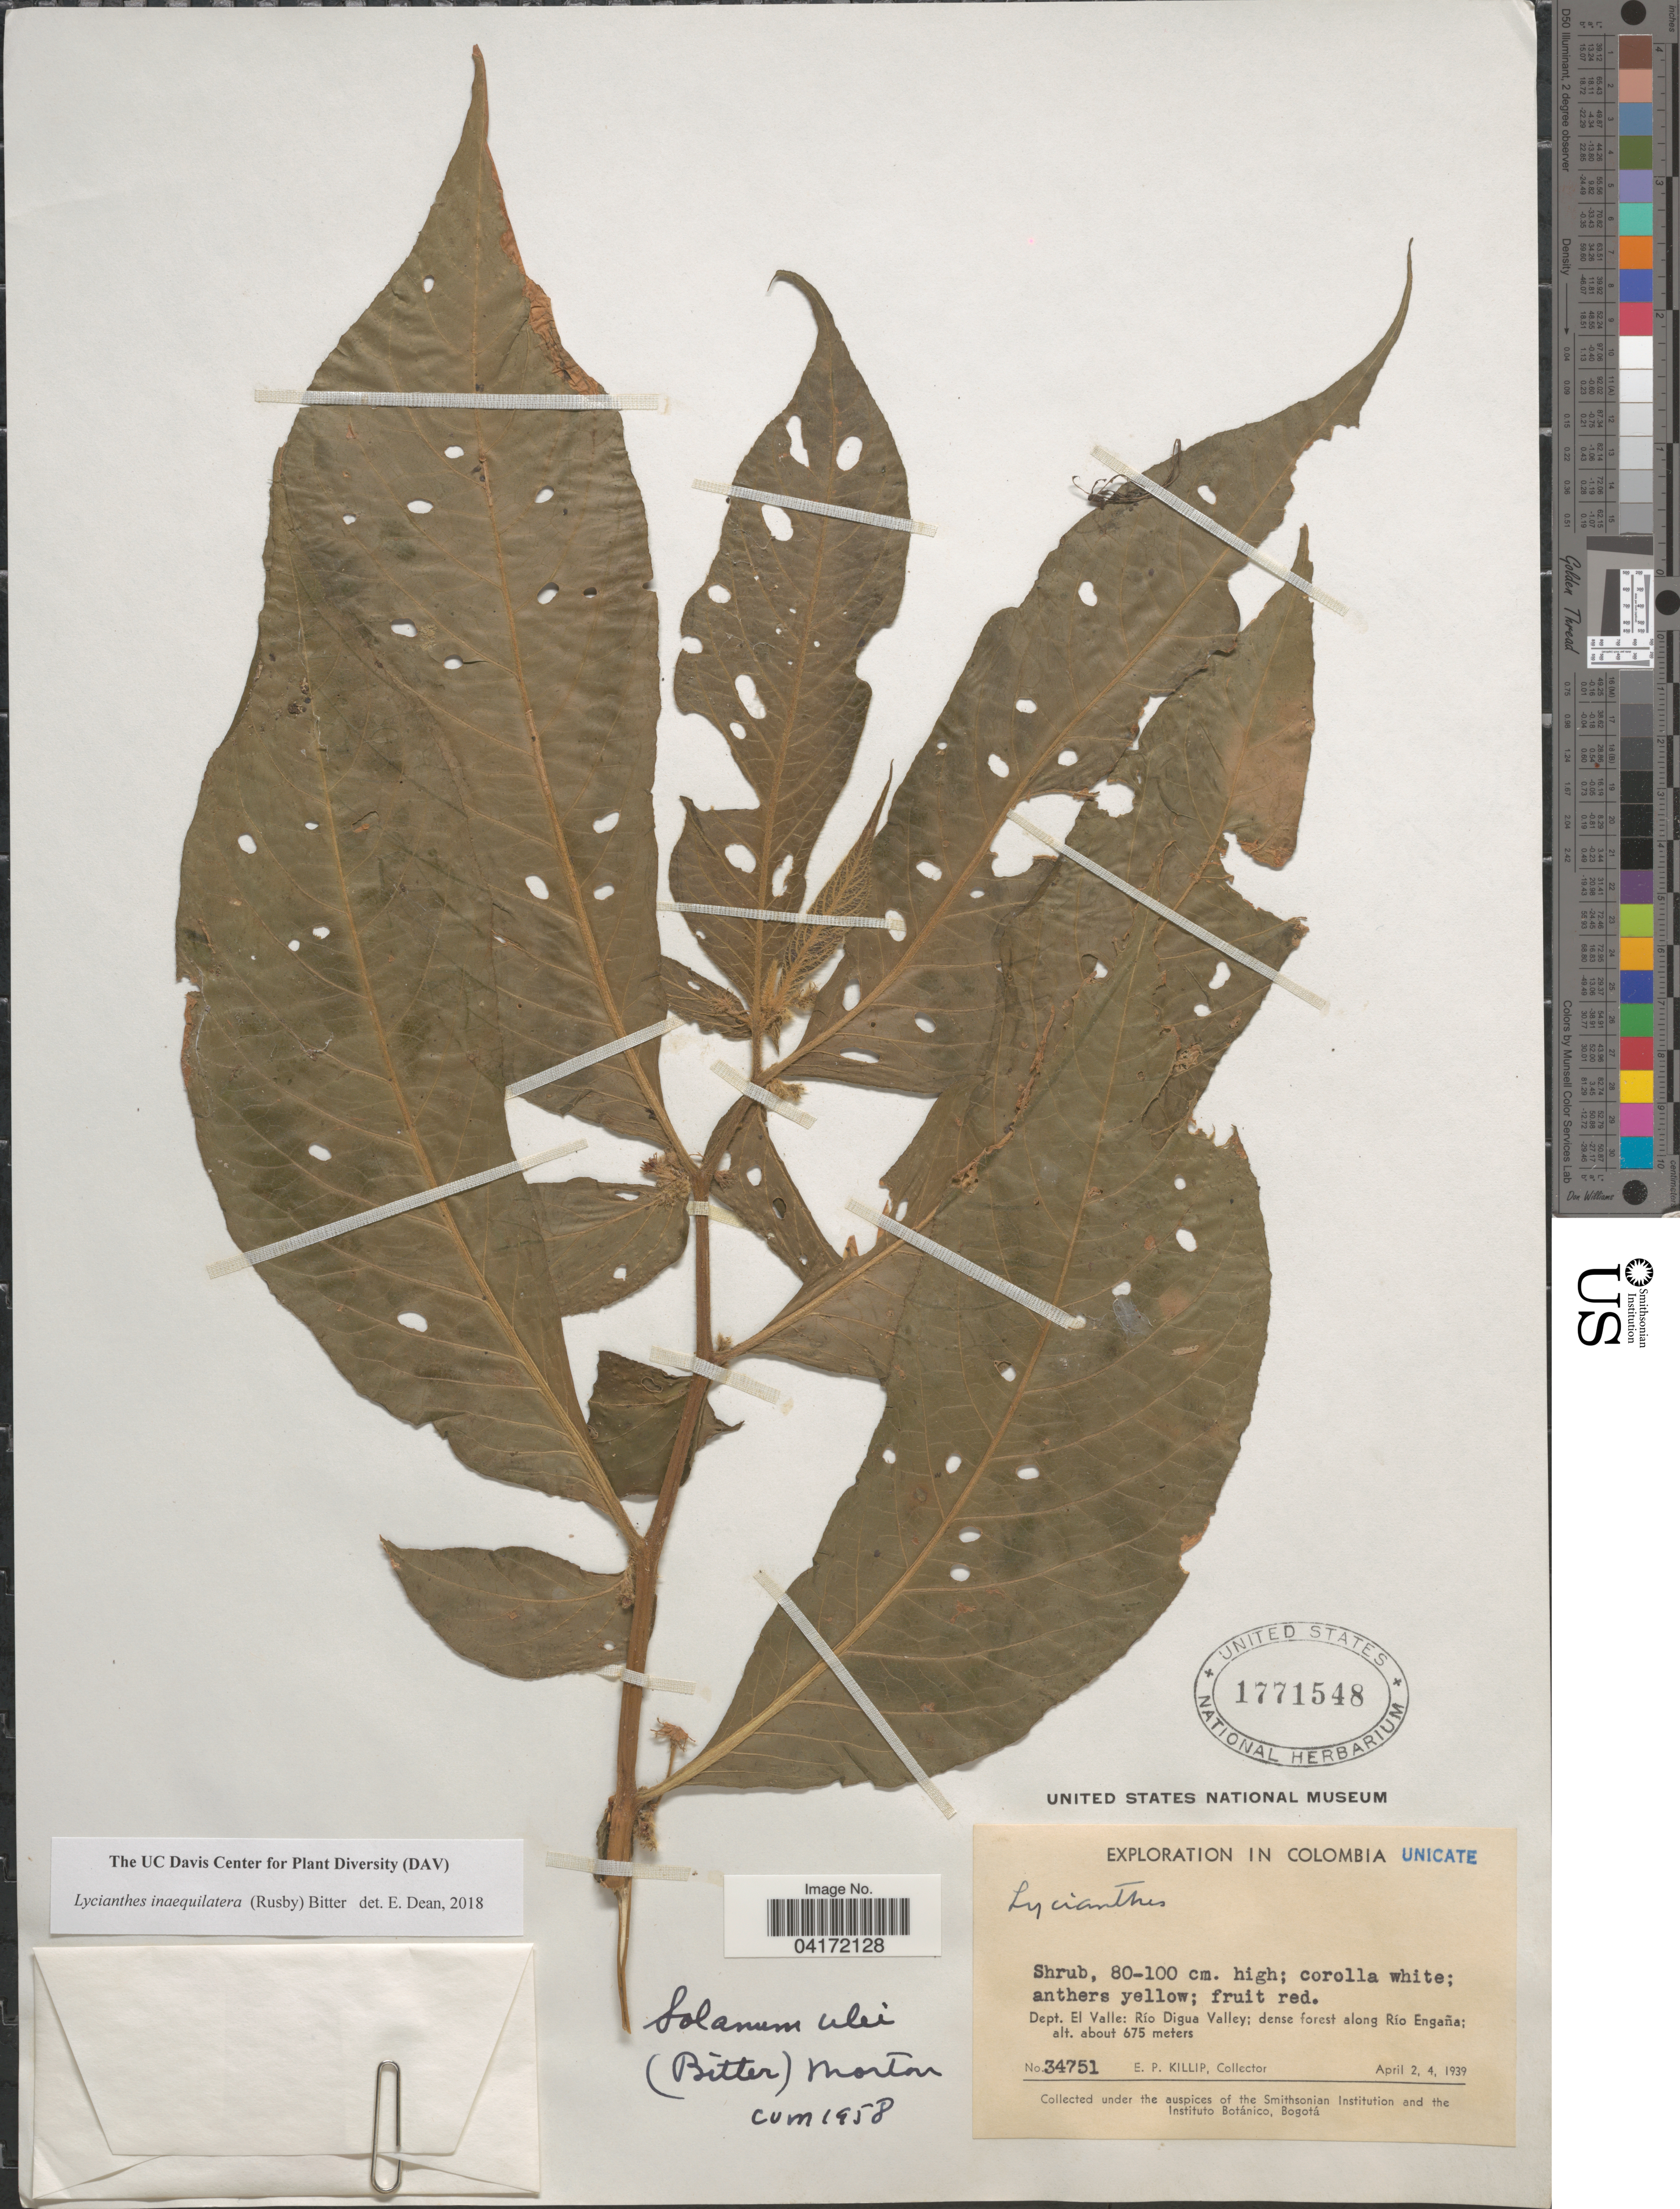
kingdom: Plantae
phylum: Tracheophyta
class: Magnoliopsida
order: Solanales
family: Solanaceae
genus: Lycianthes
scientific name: Lycianthes inaequilatera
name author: (Rusby) Bitter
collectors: E. P. Killip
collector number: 34751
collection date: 1939-04-02/1939-04-04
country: Colombia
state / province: Valle del Cauca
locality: Exploration in Colombia. Dept. El Valle: Río Digua Valley; dense forest along Río Engaña.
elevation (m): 675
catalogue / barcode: US 1771548